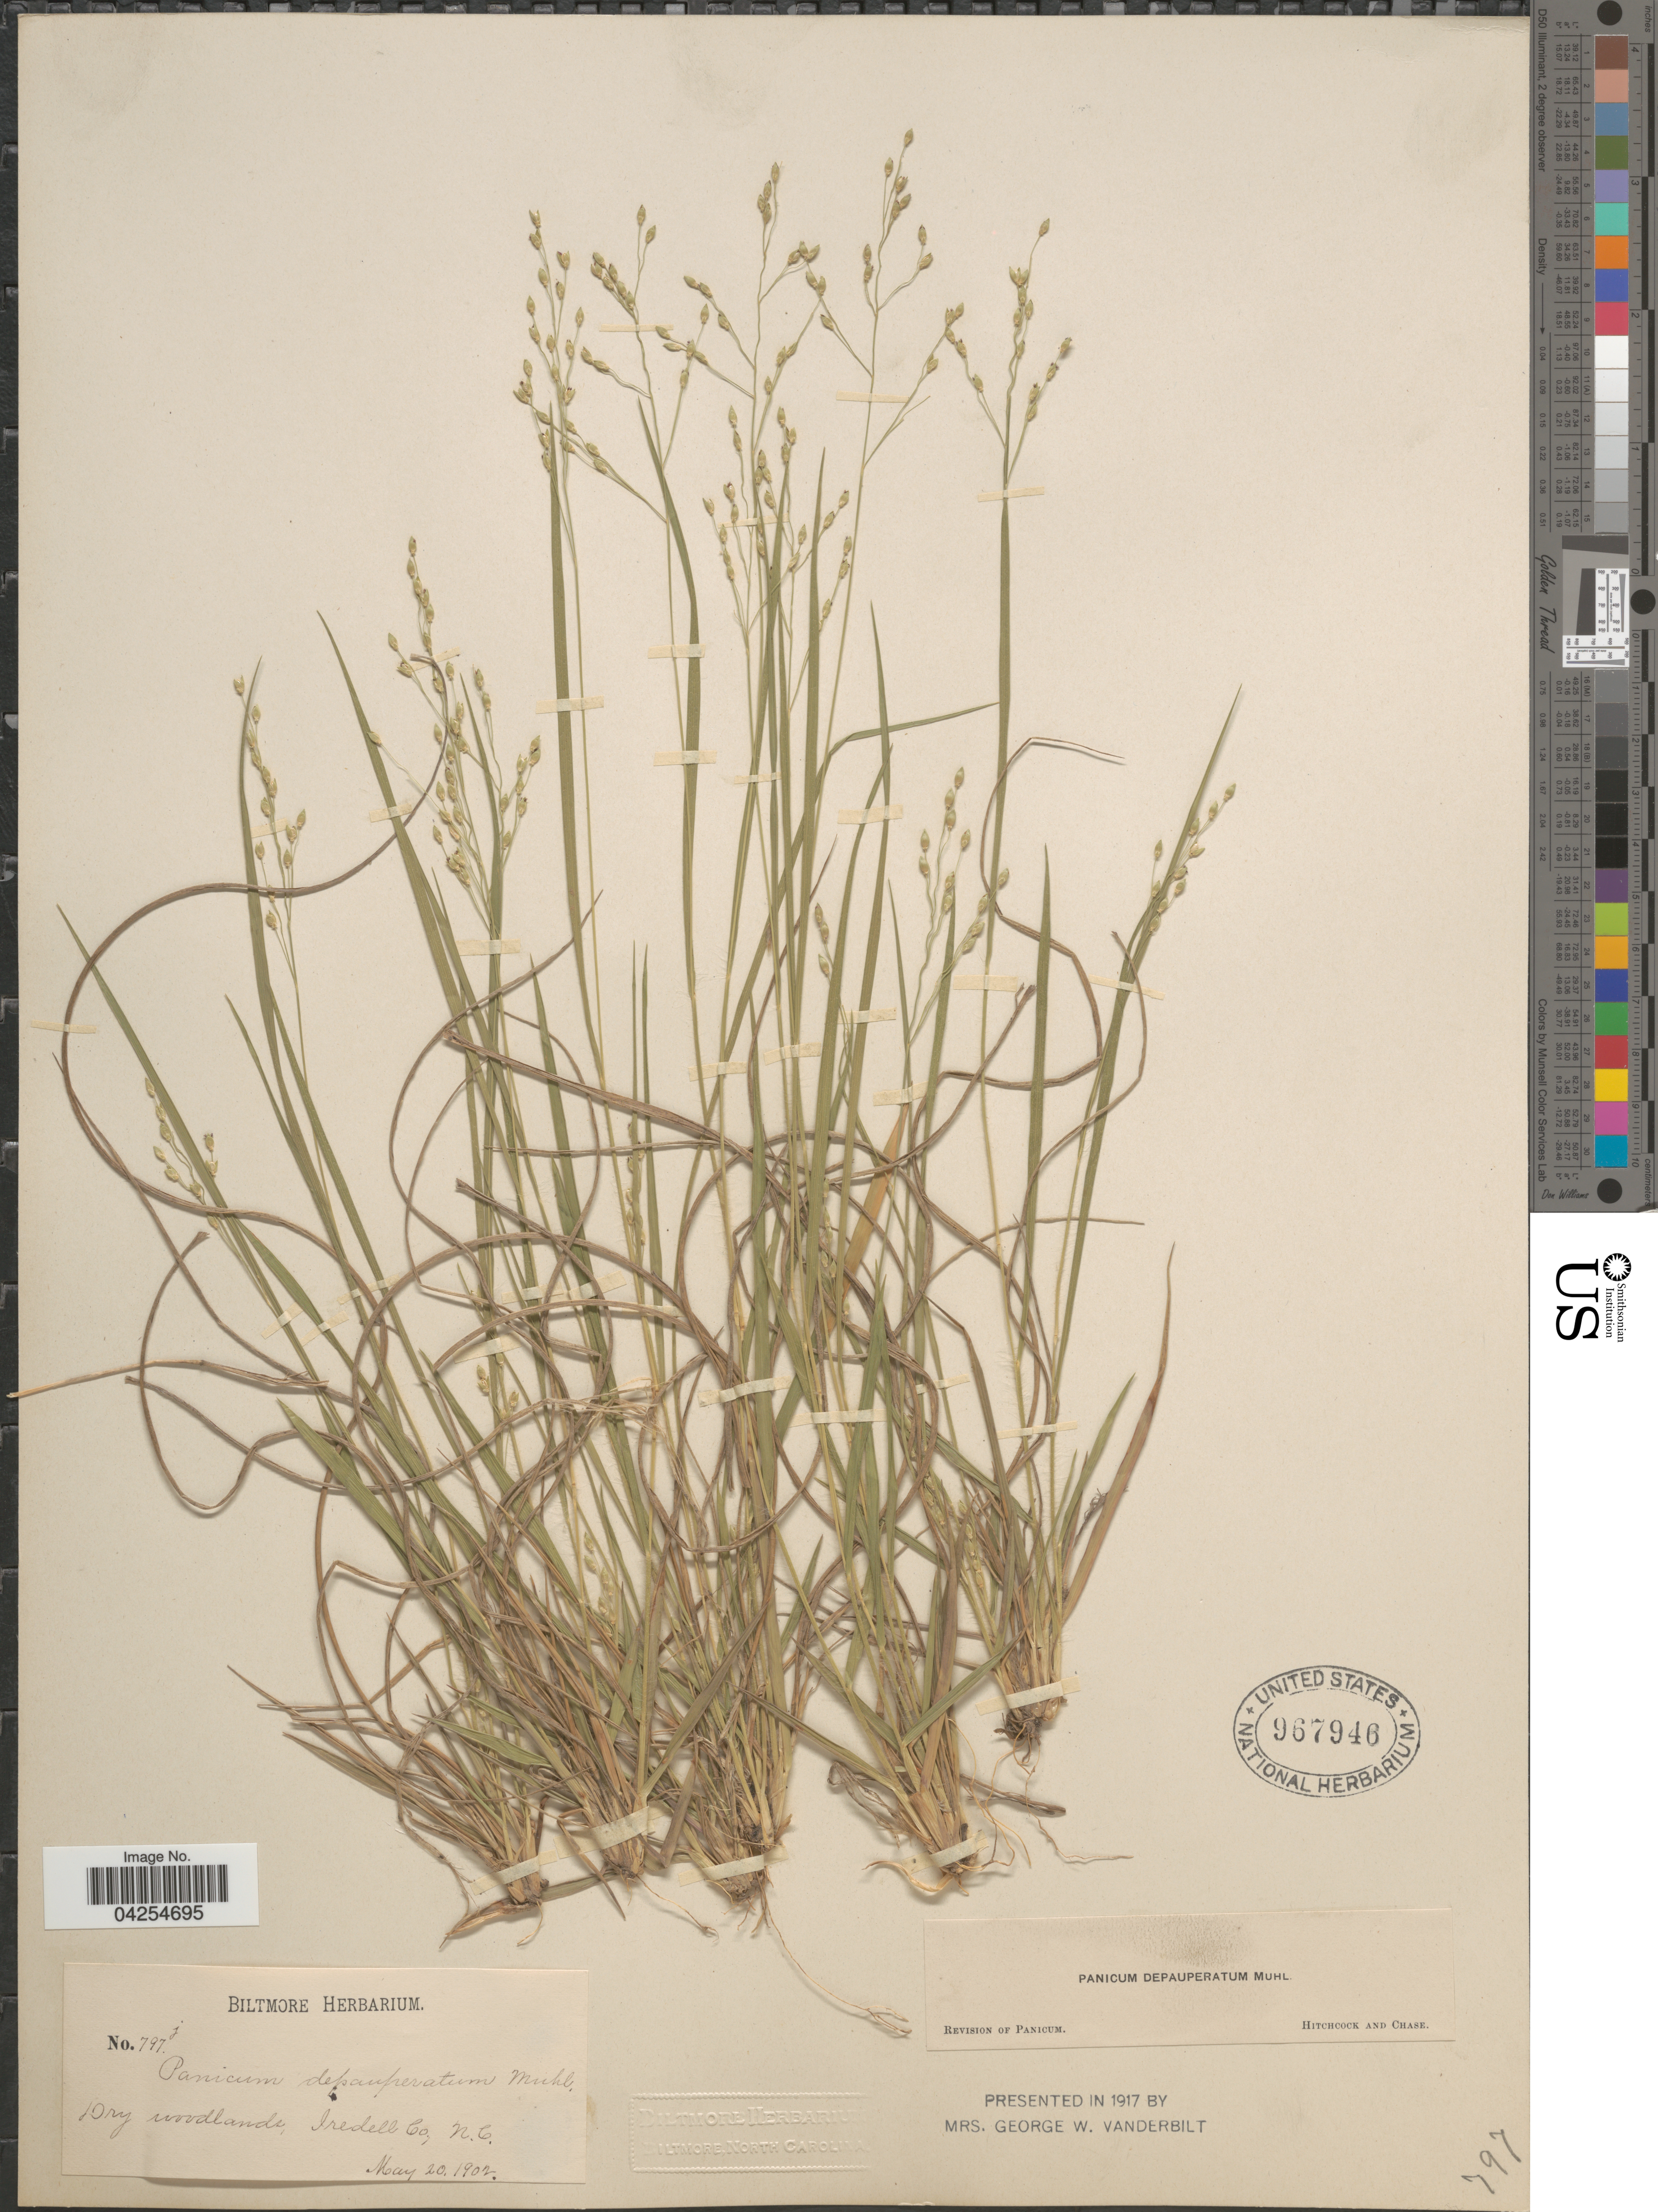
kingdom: Plantae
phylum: Tracheophyta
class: Liliopsida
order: Poales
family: Poaceae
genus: Dichanthelium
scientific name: Dichanthelium depauperatum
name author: (Muhl.) Gould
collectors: ex herb. Biltmore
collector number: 797j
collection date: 1902-05-20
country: United States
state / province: North Carolina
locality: Dry woodlands, Iredell Co.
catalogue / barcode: US 967946